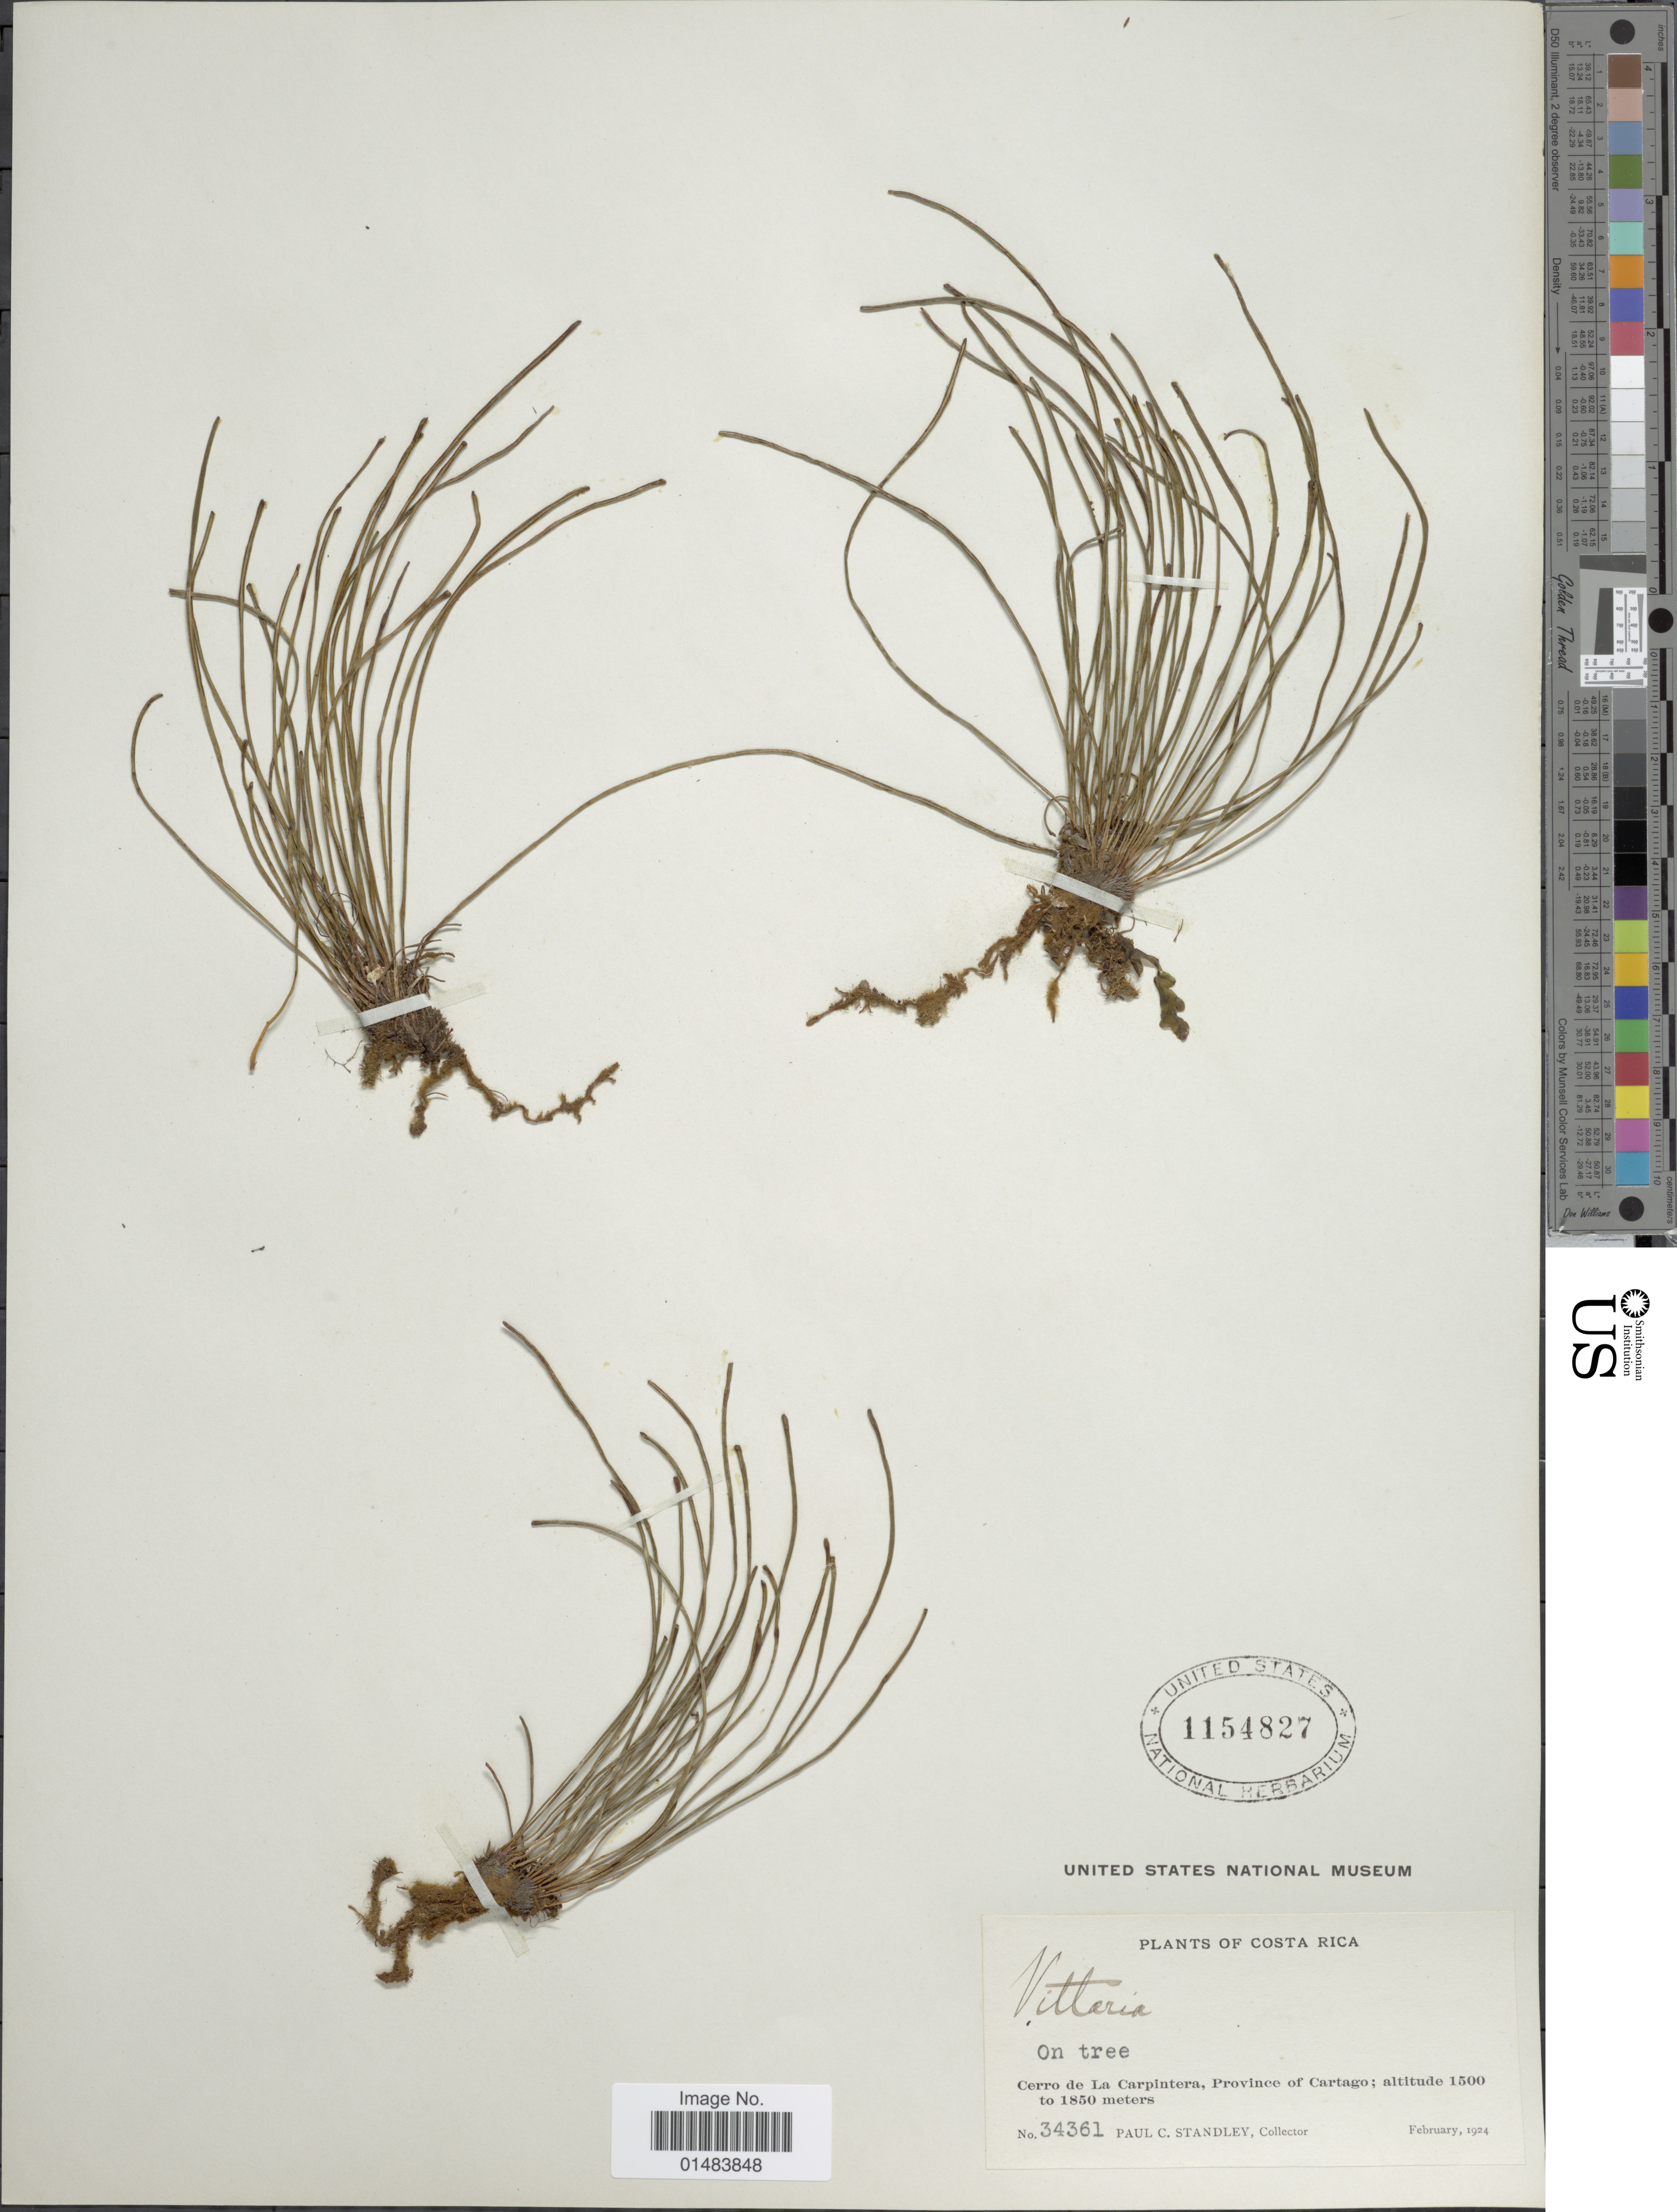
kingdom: Plantae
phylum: Tracheophyta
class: Polypodiopsida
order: Polypodiales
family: Pteridaceae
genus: Vittaria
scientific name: Vittaria sp.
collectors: P. C. Standley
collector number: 34361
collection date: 1924-02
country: Costa Rica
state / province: Cartago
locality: Plants of Costa Rica, Cerro de La Carpintera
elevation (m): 1500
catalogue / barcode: US 1154827